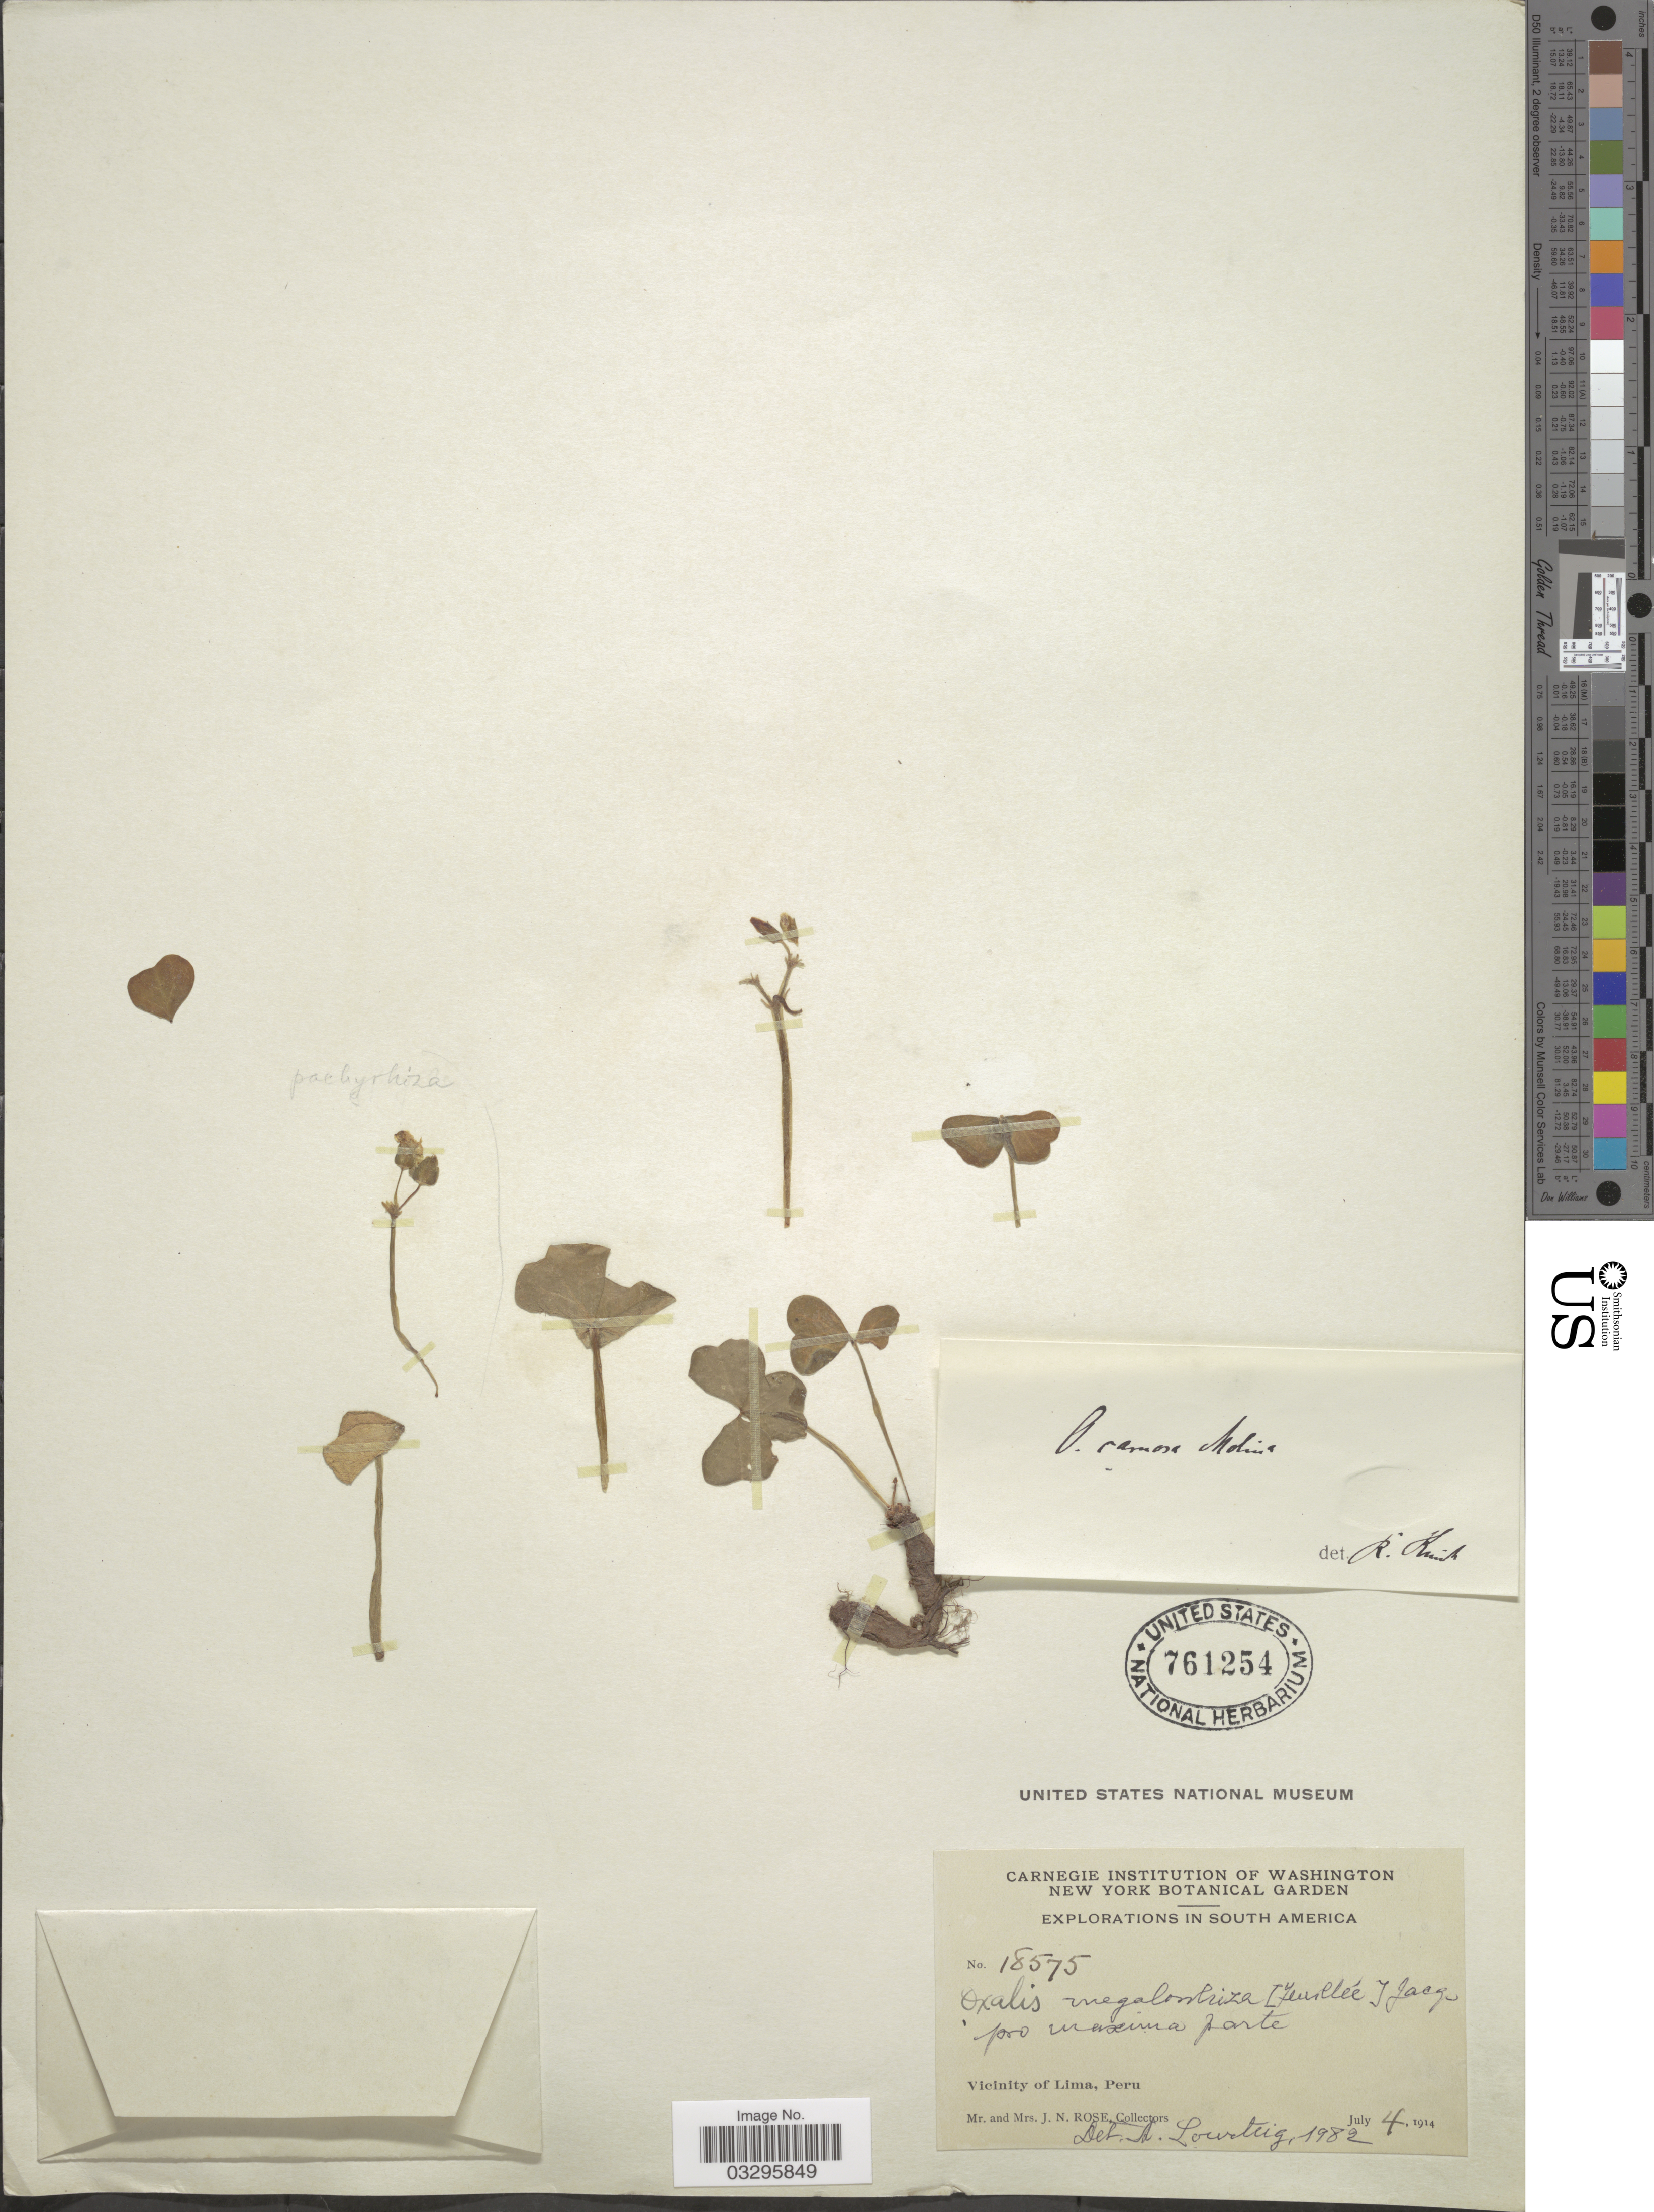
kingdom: Plantae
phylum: Tracheophyta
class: Magnoliopsida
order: Oxalidales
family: Oxalidaceae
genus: Oxalis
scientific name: Oxalis megalorrhiza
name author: Jacq.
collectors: J. N. Rose & L. B. Rose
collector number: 18575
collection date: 1914-07-04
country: Peru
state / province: Lima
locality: Vicinity of Lima.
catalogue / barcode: US 761254